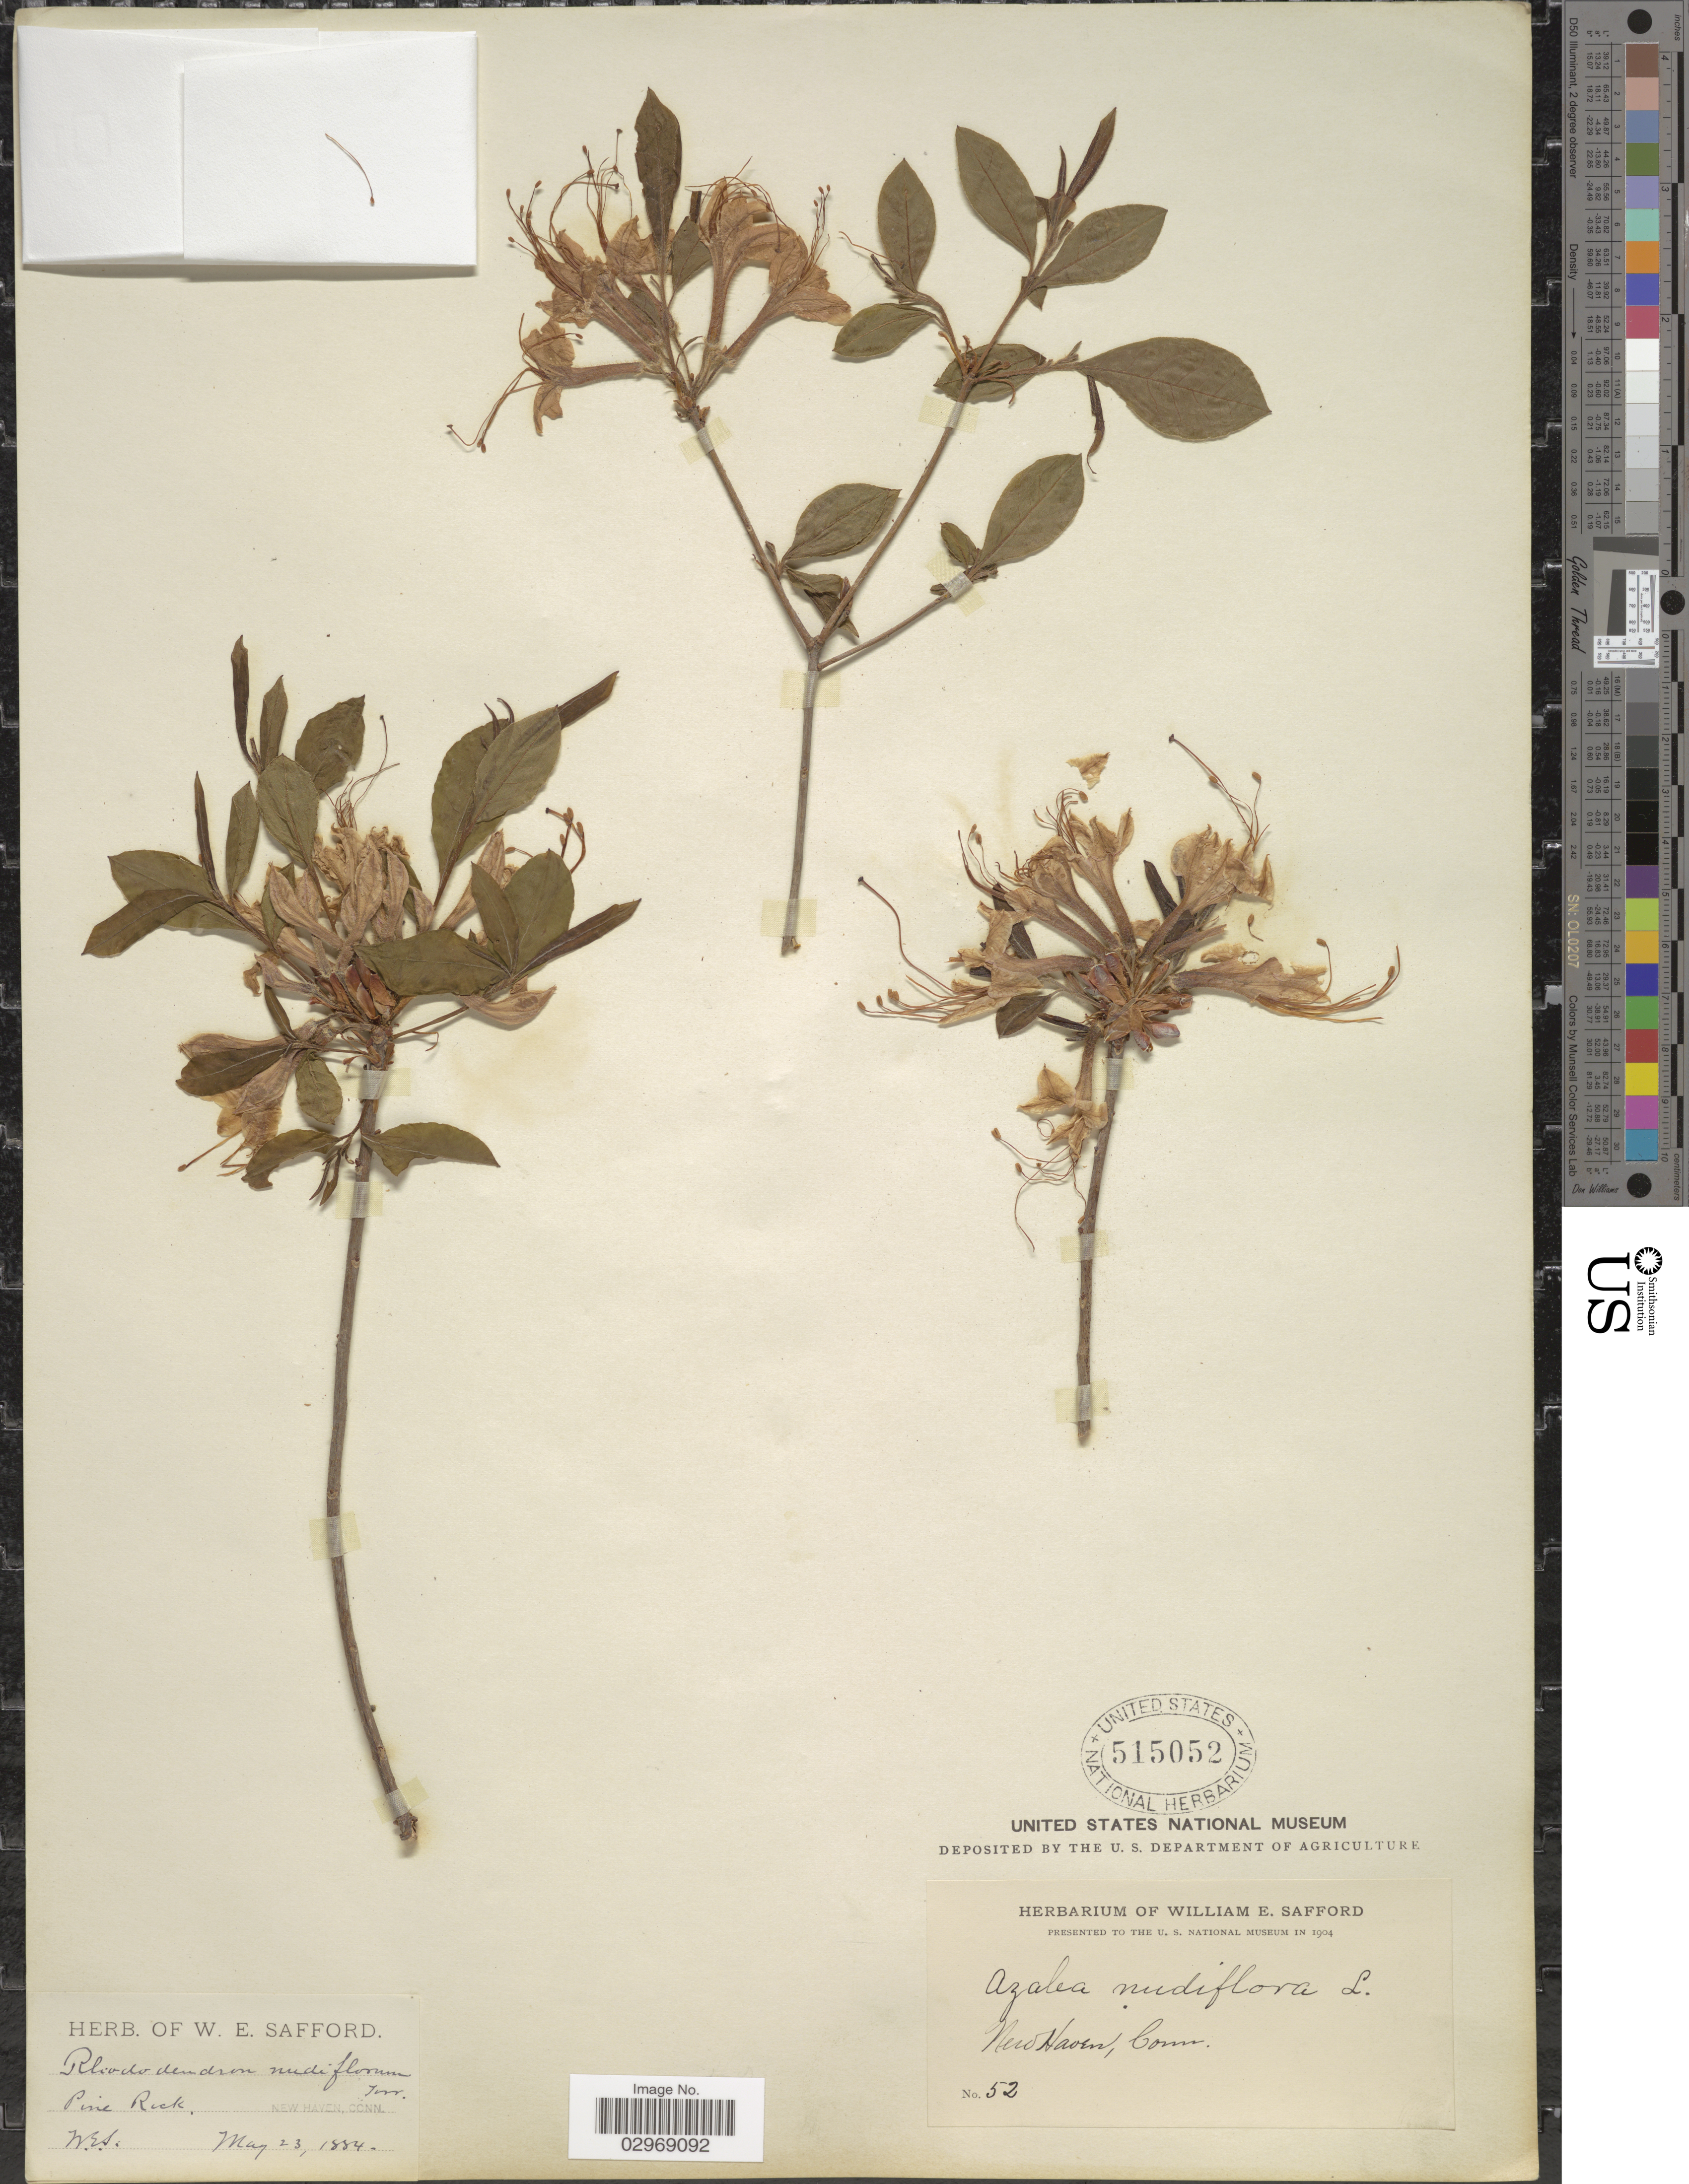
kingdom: Plantae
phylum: Tracheophyta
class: Magnoliopsida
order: Ericales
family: Ericaceae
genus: Rhododendron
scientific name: Rhododendron nudiflorum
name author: Torr.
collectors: W. E. Safford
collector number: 52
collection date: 1884-05-23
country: United States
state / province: Connecticut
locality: Pine Rock. New Haven, Conn.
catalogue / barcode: US 515052